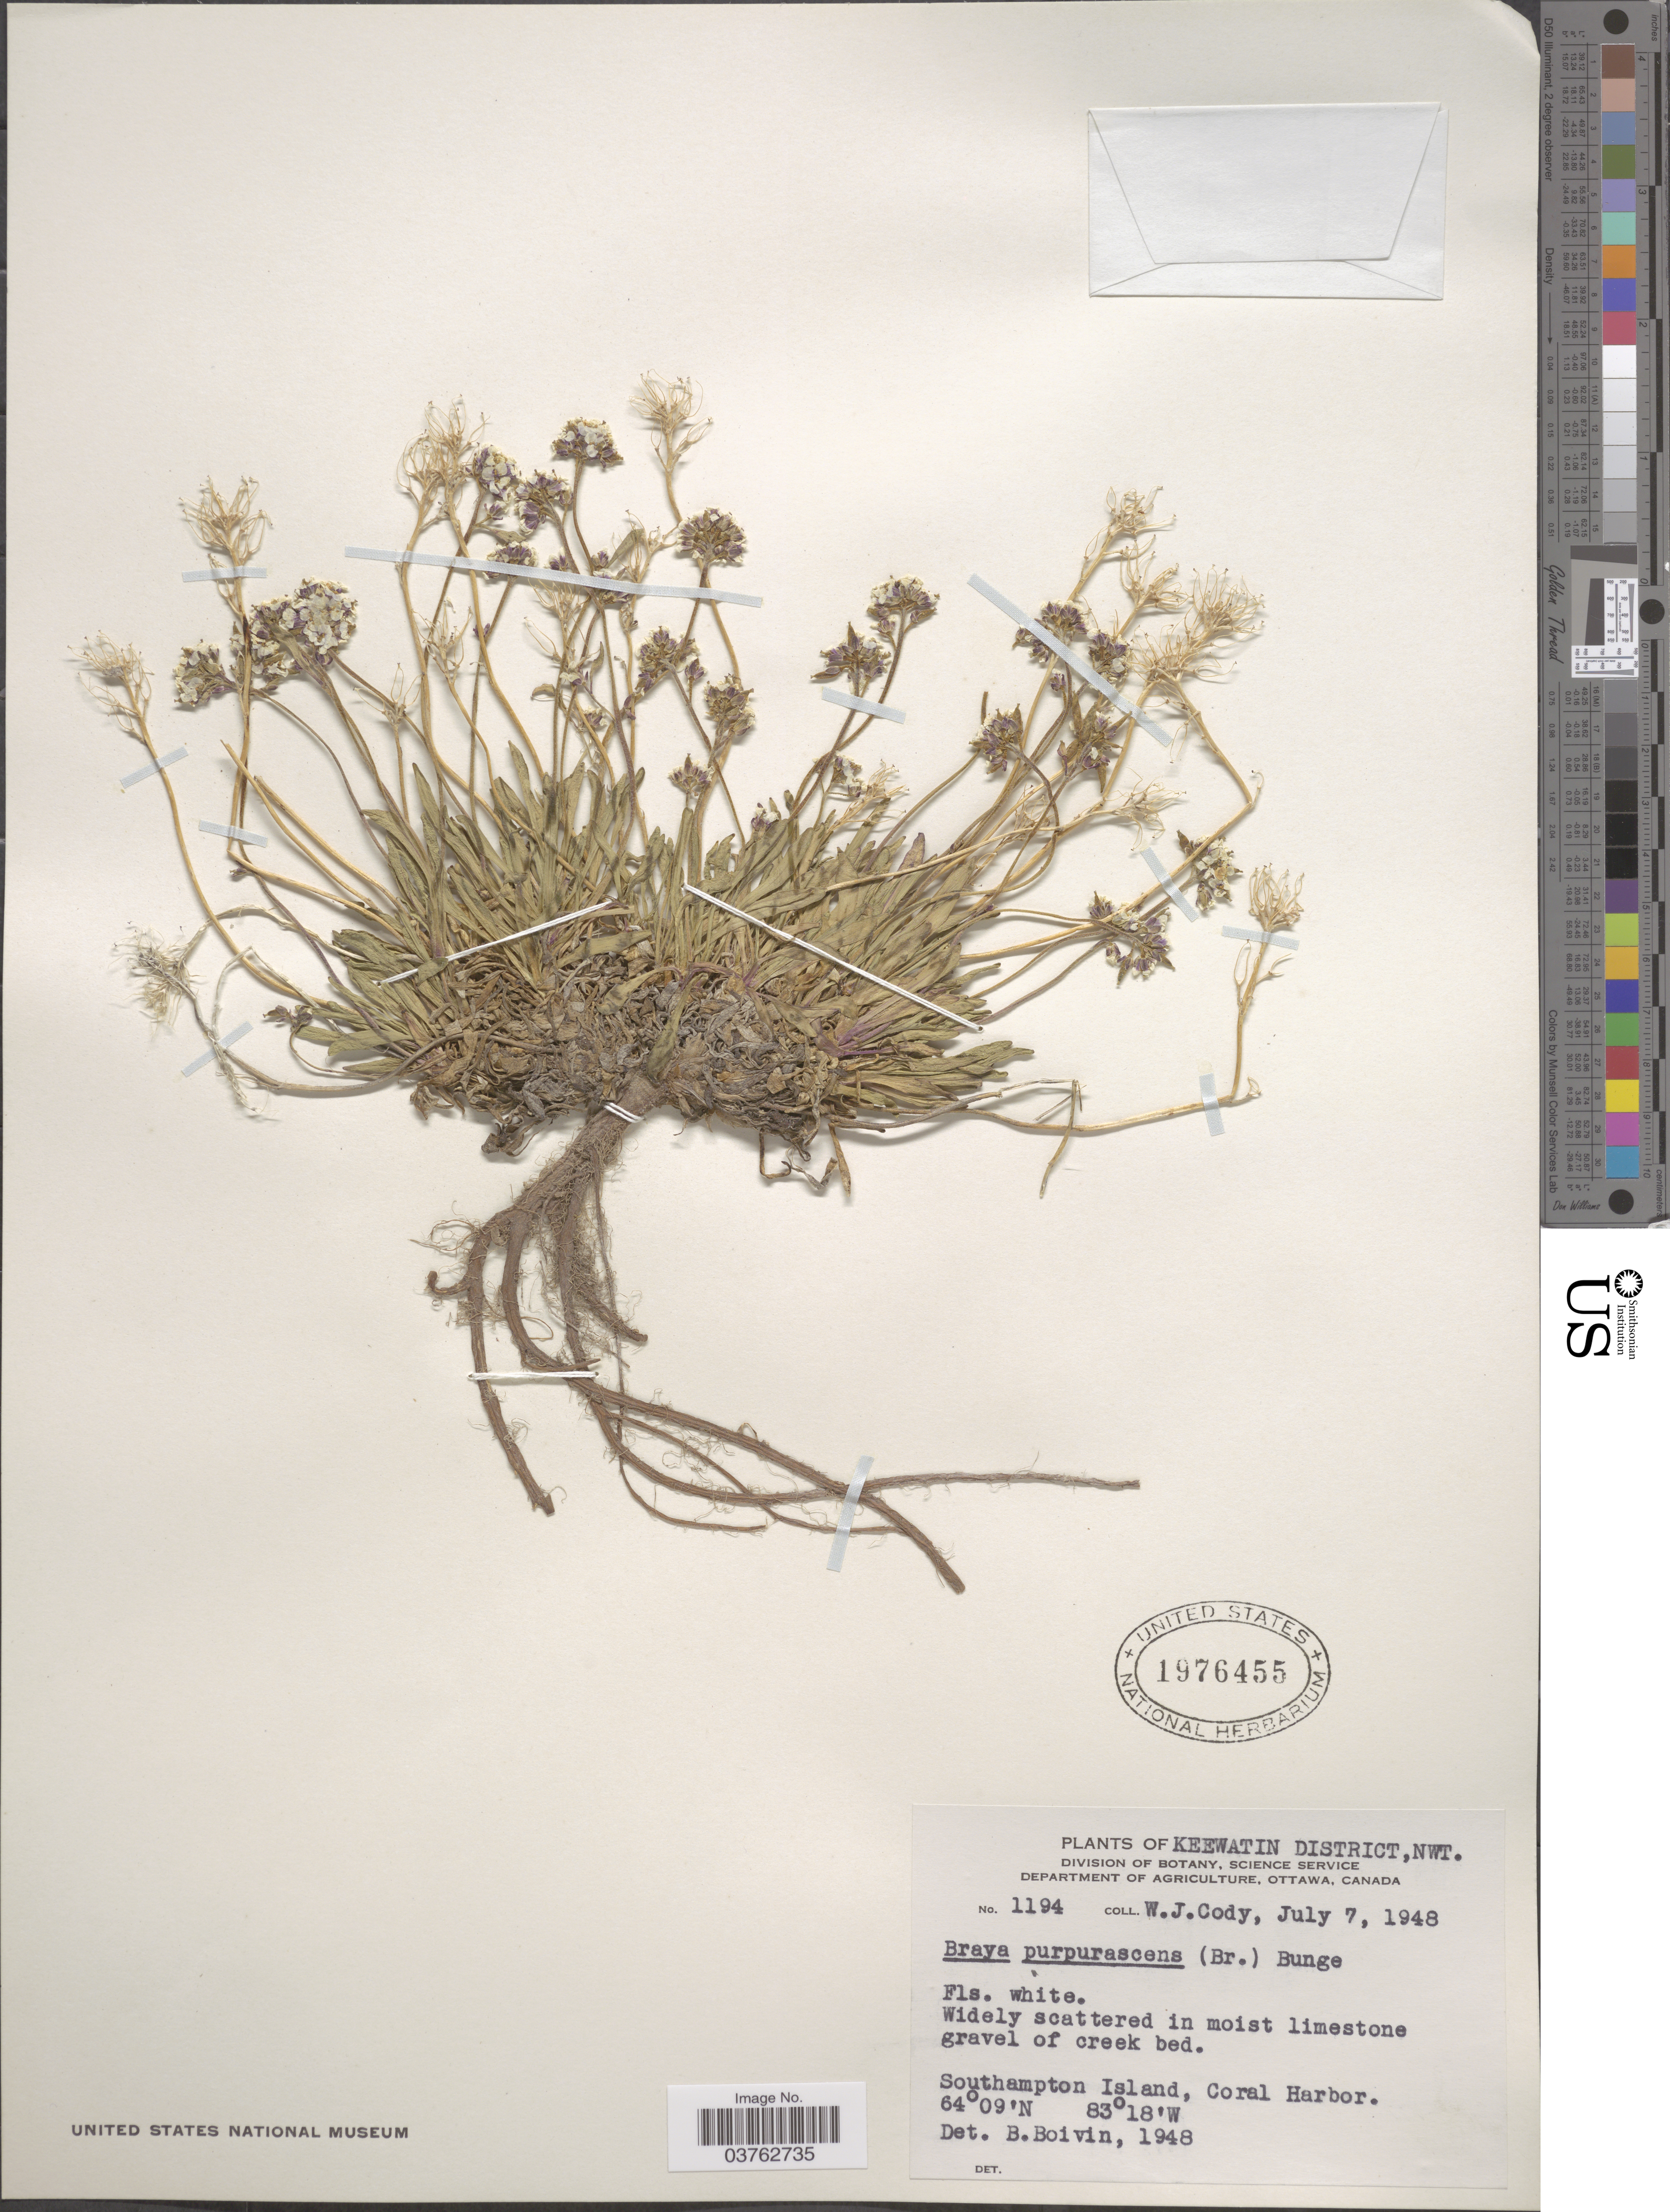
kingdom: Plantae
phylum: Tracheophyta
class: Magnoliopsida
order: Brassicales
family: Brassicaceae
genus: Braya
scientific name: Braya purpurascens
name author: (R. Br.) Bunge ex Ledeb.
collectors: W. Cody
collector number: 1194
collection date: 1948-07-07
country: Canada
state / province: Northwest Territories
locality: Keewatin District. Southampton Island, Coral Harbor.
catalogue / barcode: US 1976455